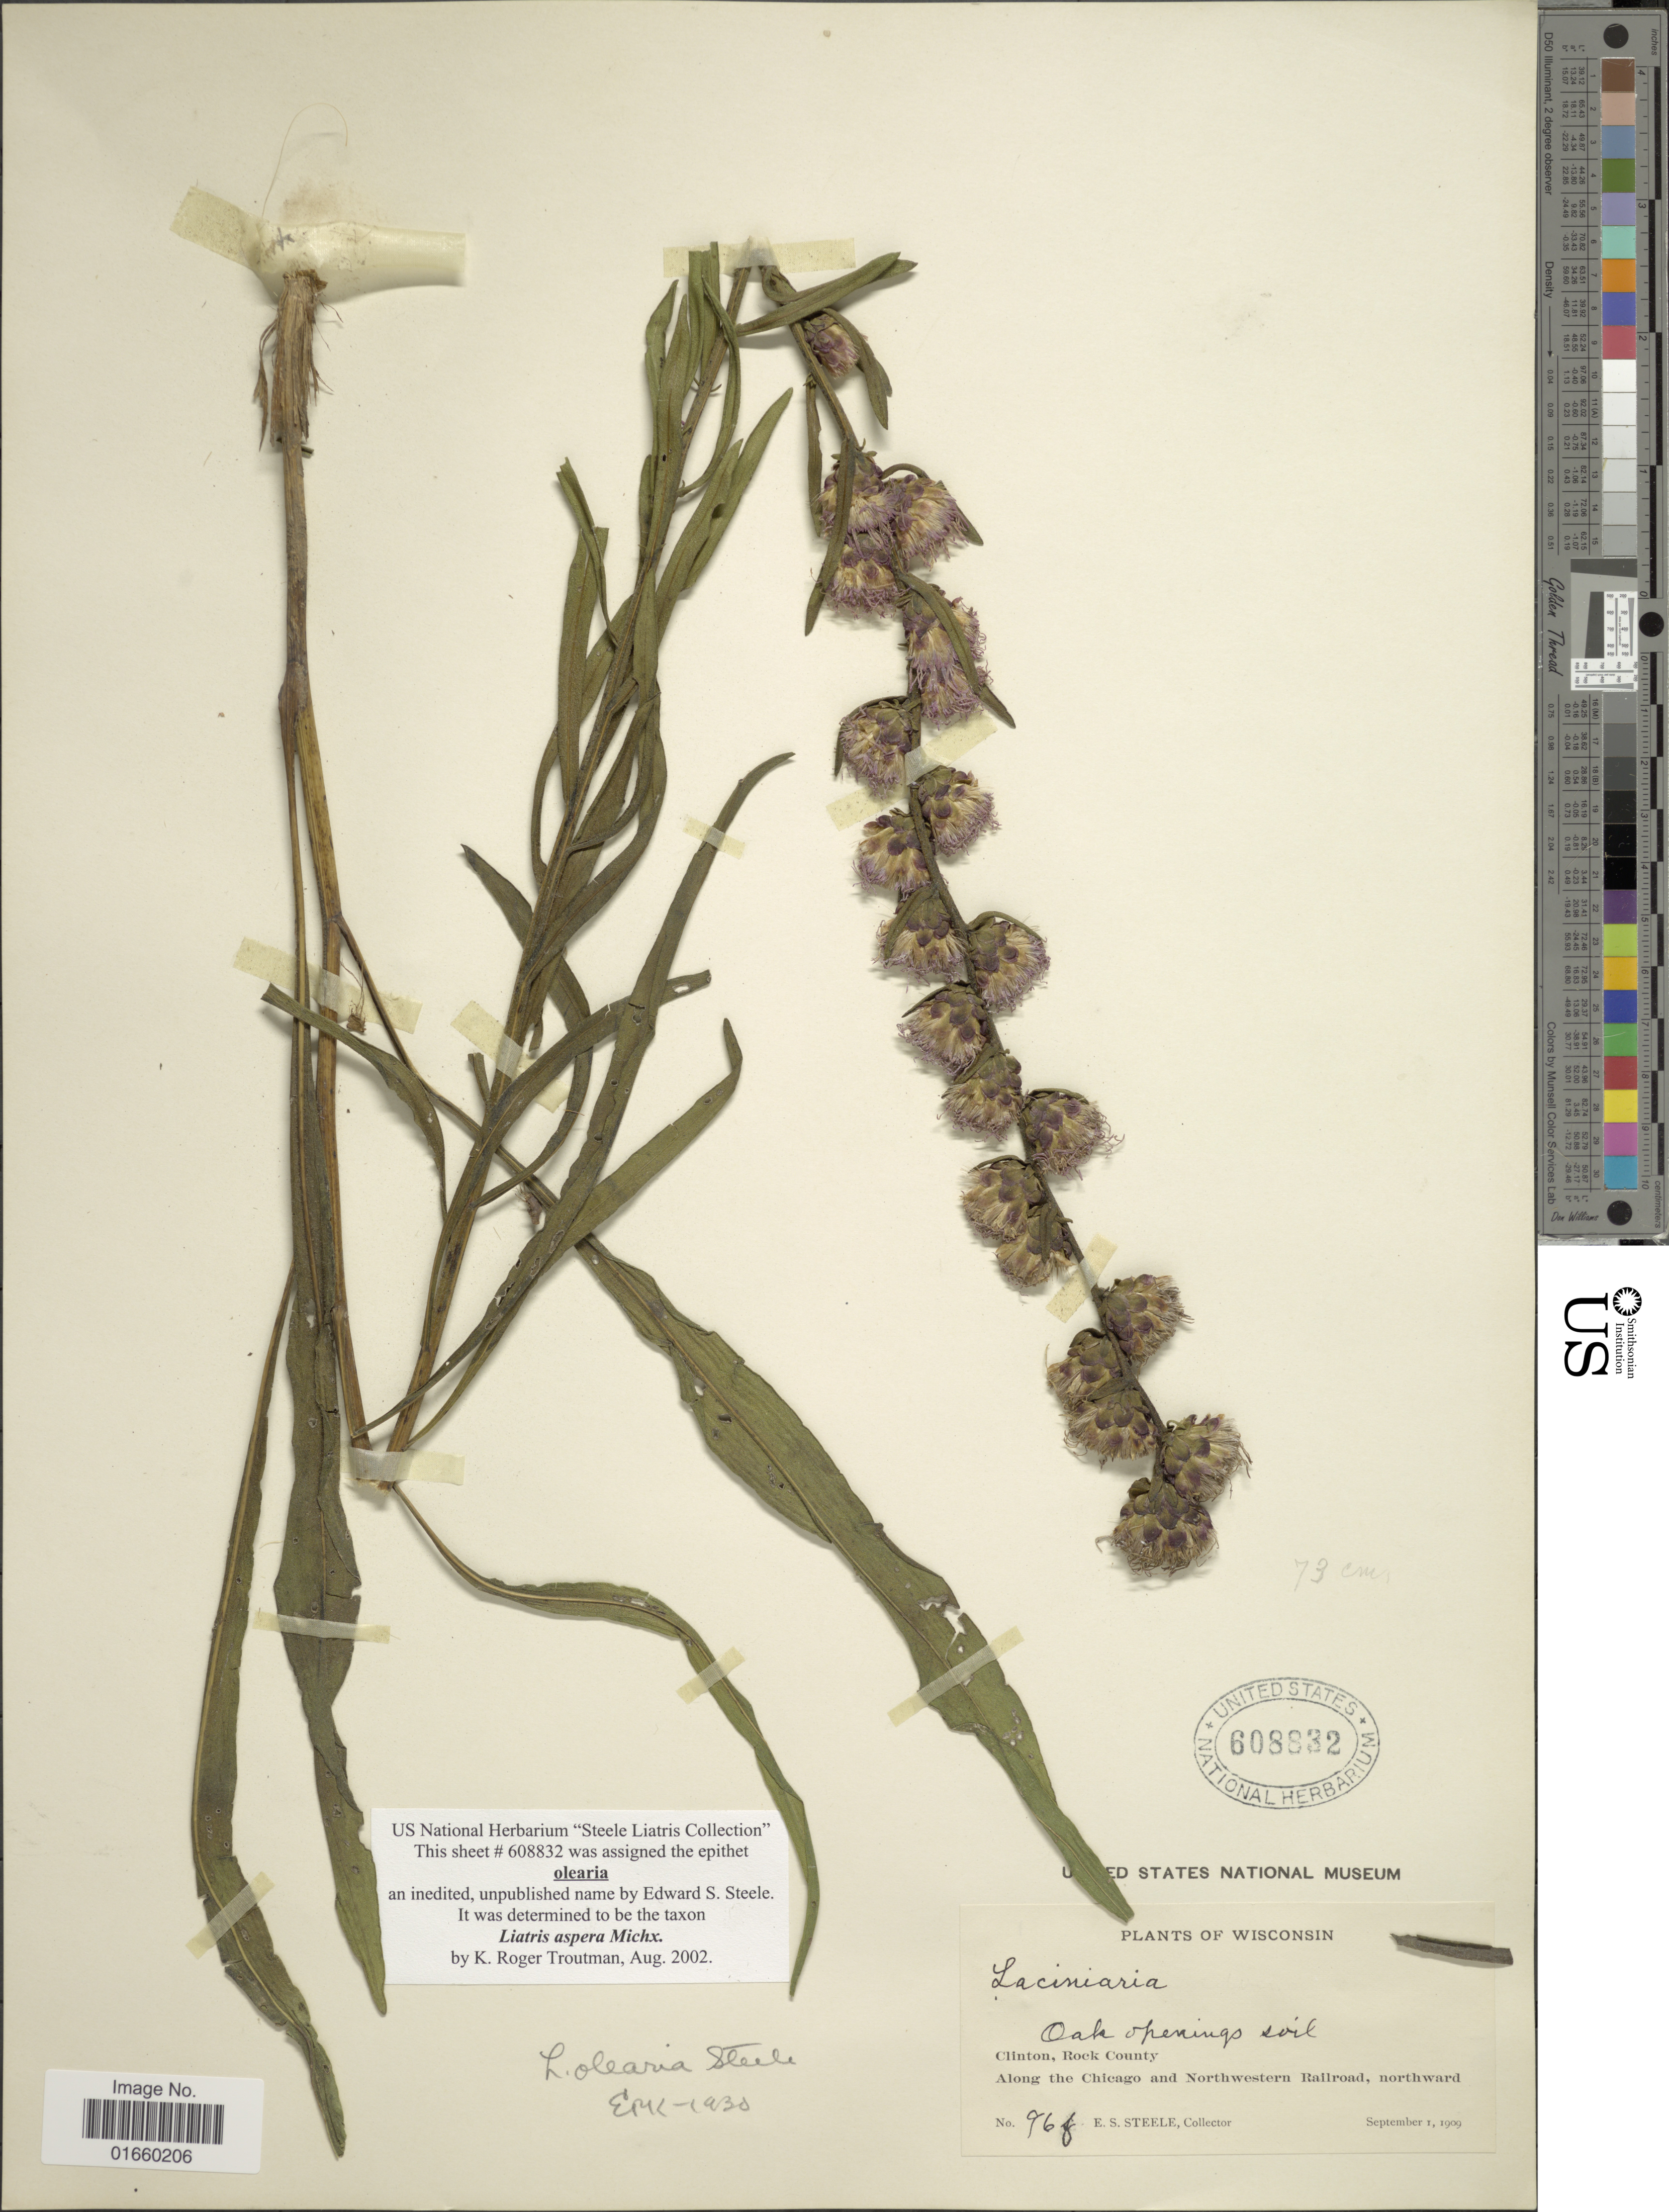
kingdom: Plantae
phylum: Tracheophyta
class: Magnoliopsida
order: Asterales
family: Asteraceae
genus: Liatris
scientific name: Liatris aspera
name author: Michx.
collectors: E. Steele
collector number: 96f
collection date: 1909-09-01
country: United States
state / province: Wisconsin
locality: Oak openings soil, Clinton, Rock County, Along the Chicago and Northwestern Railroad, northward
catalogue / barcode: US 608832